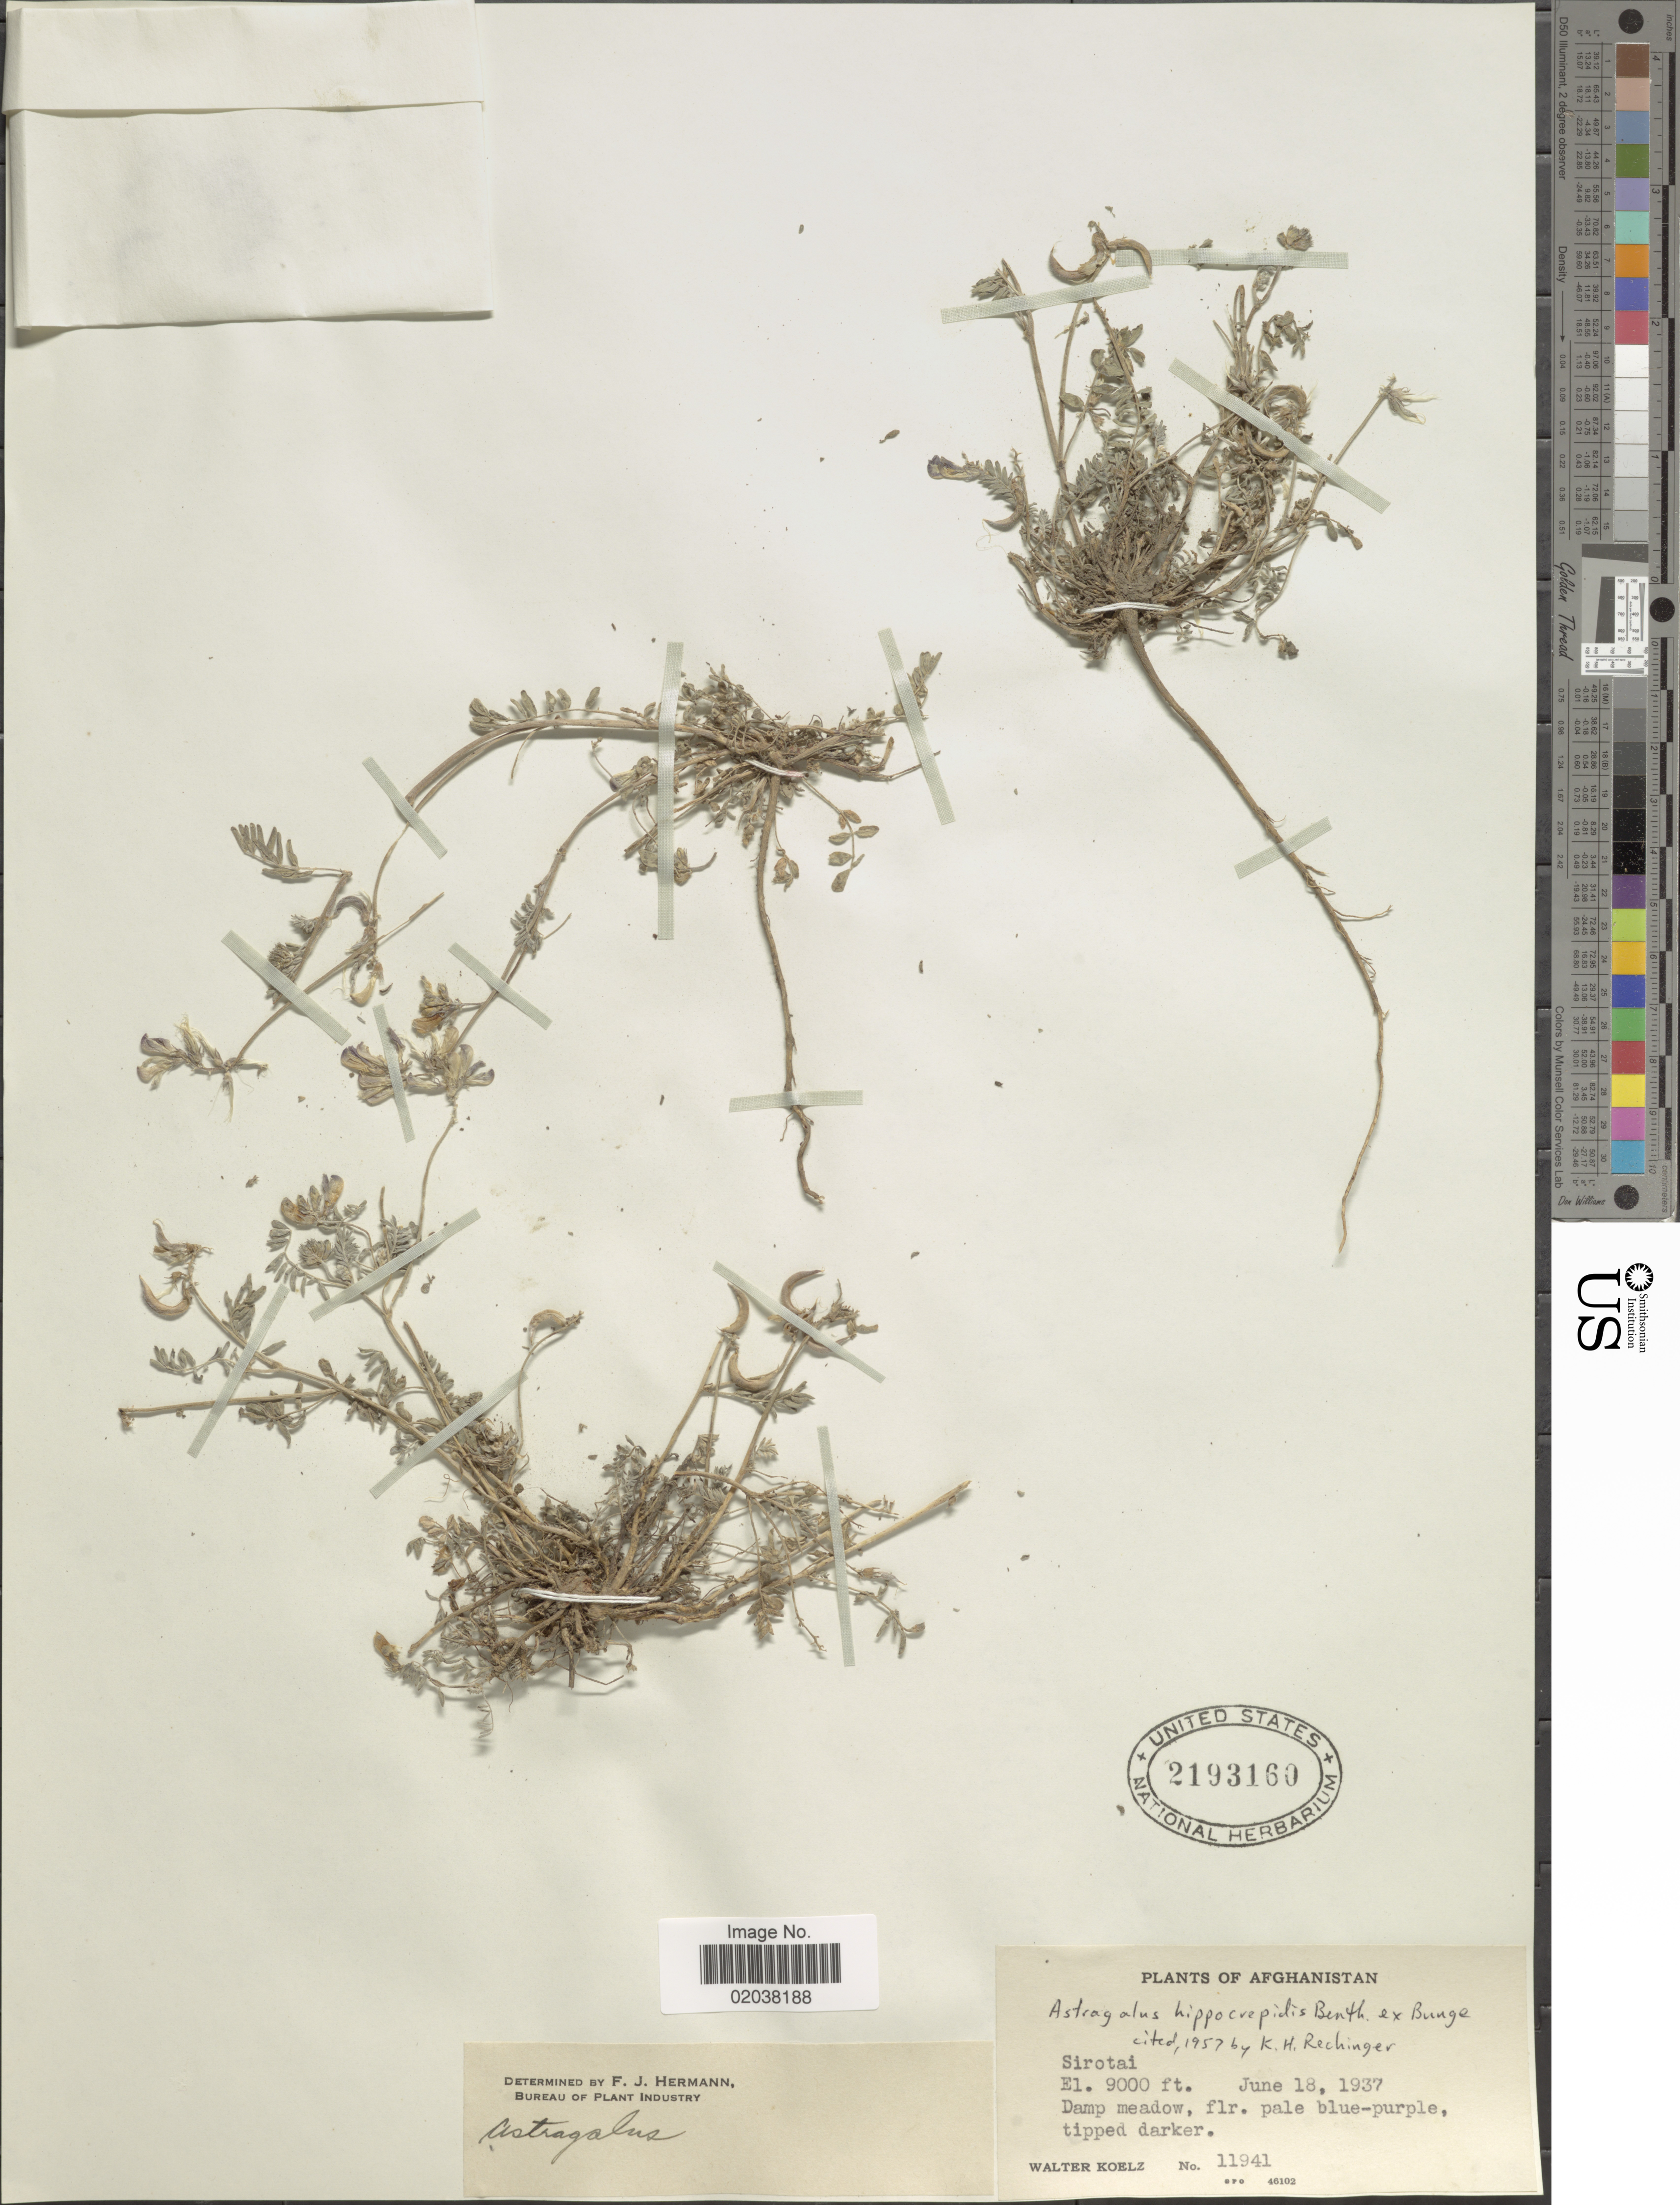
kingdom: Plantae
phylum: Tracheophyta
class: Magnoliopsida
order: Fabales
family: Fabaceae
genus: Astragalus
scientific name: Astragalus hippocrepidis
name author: Benth. ex Bunge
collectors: W. N. Koelz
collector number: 11941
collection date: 1937-06-18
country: Afghanistan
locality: Sirotai, damp meadow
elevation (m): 2743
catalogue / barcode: US 2193160